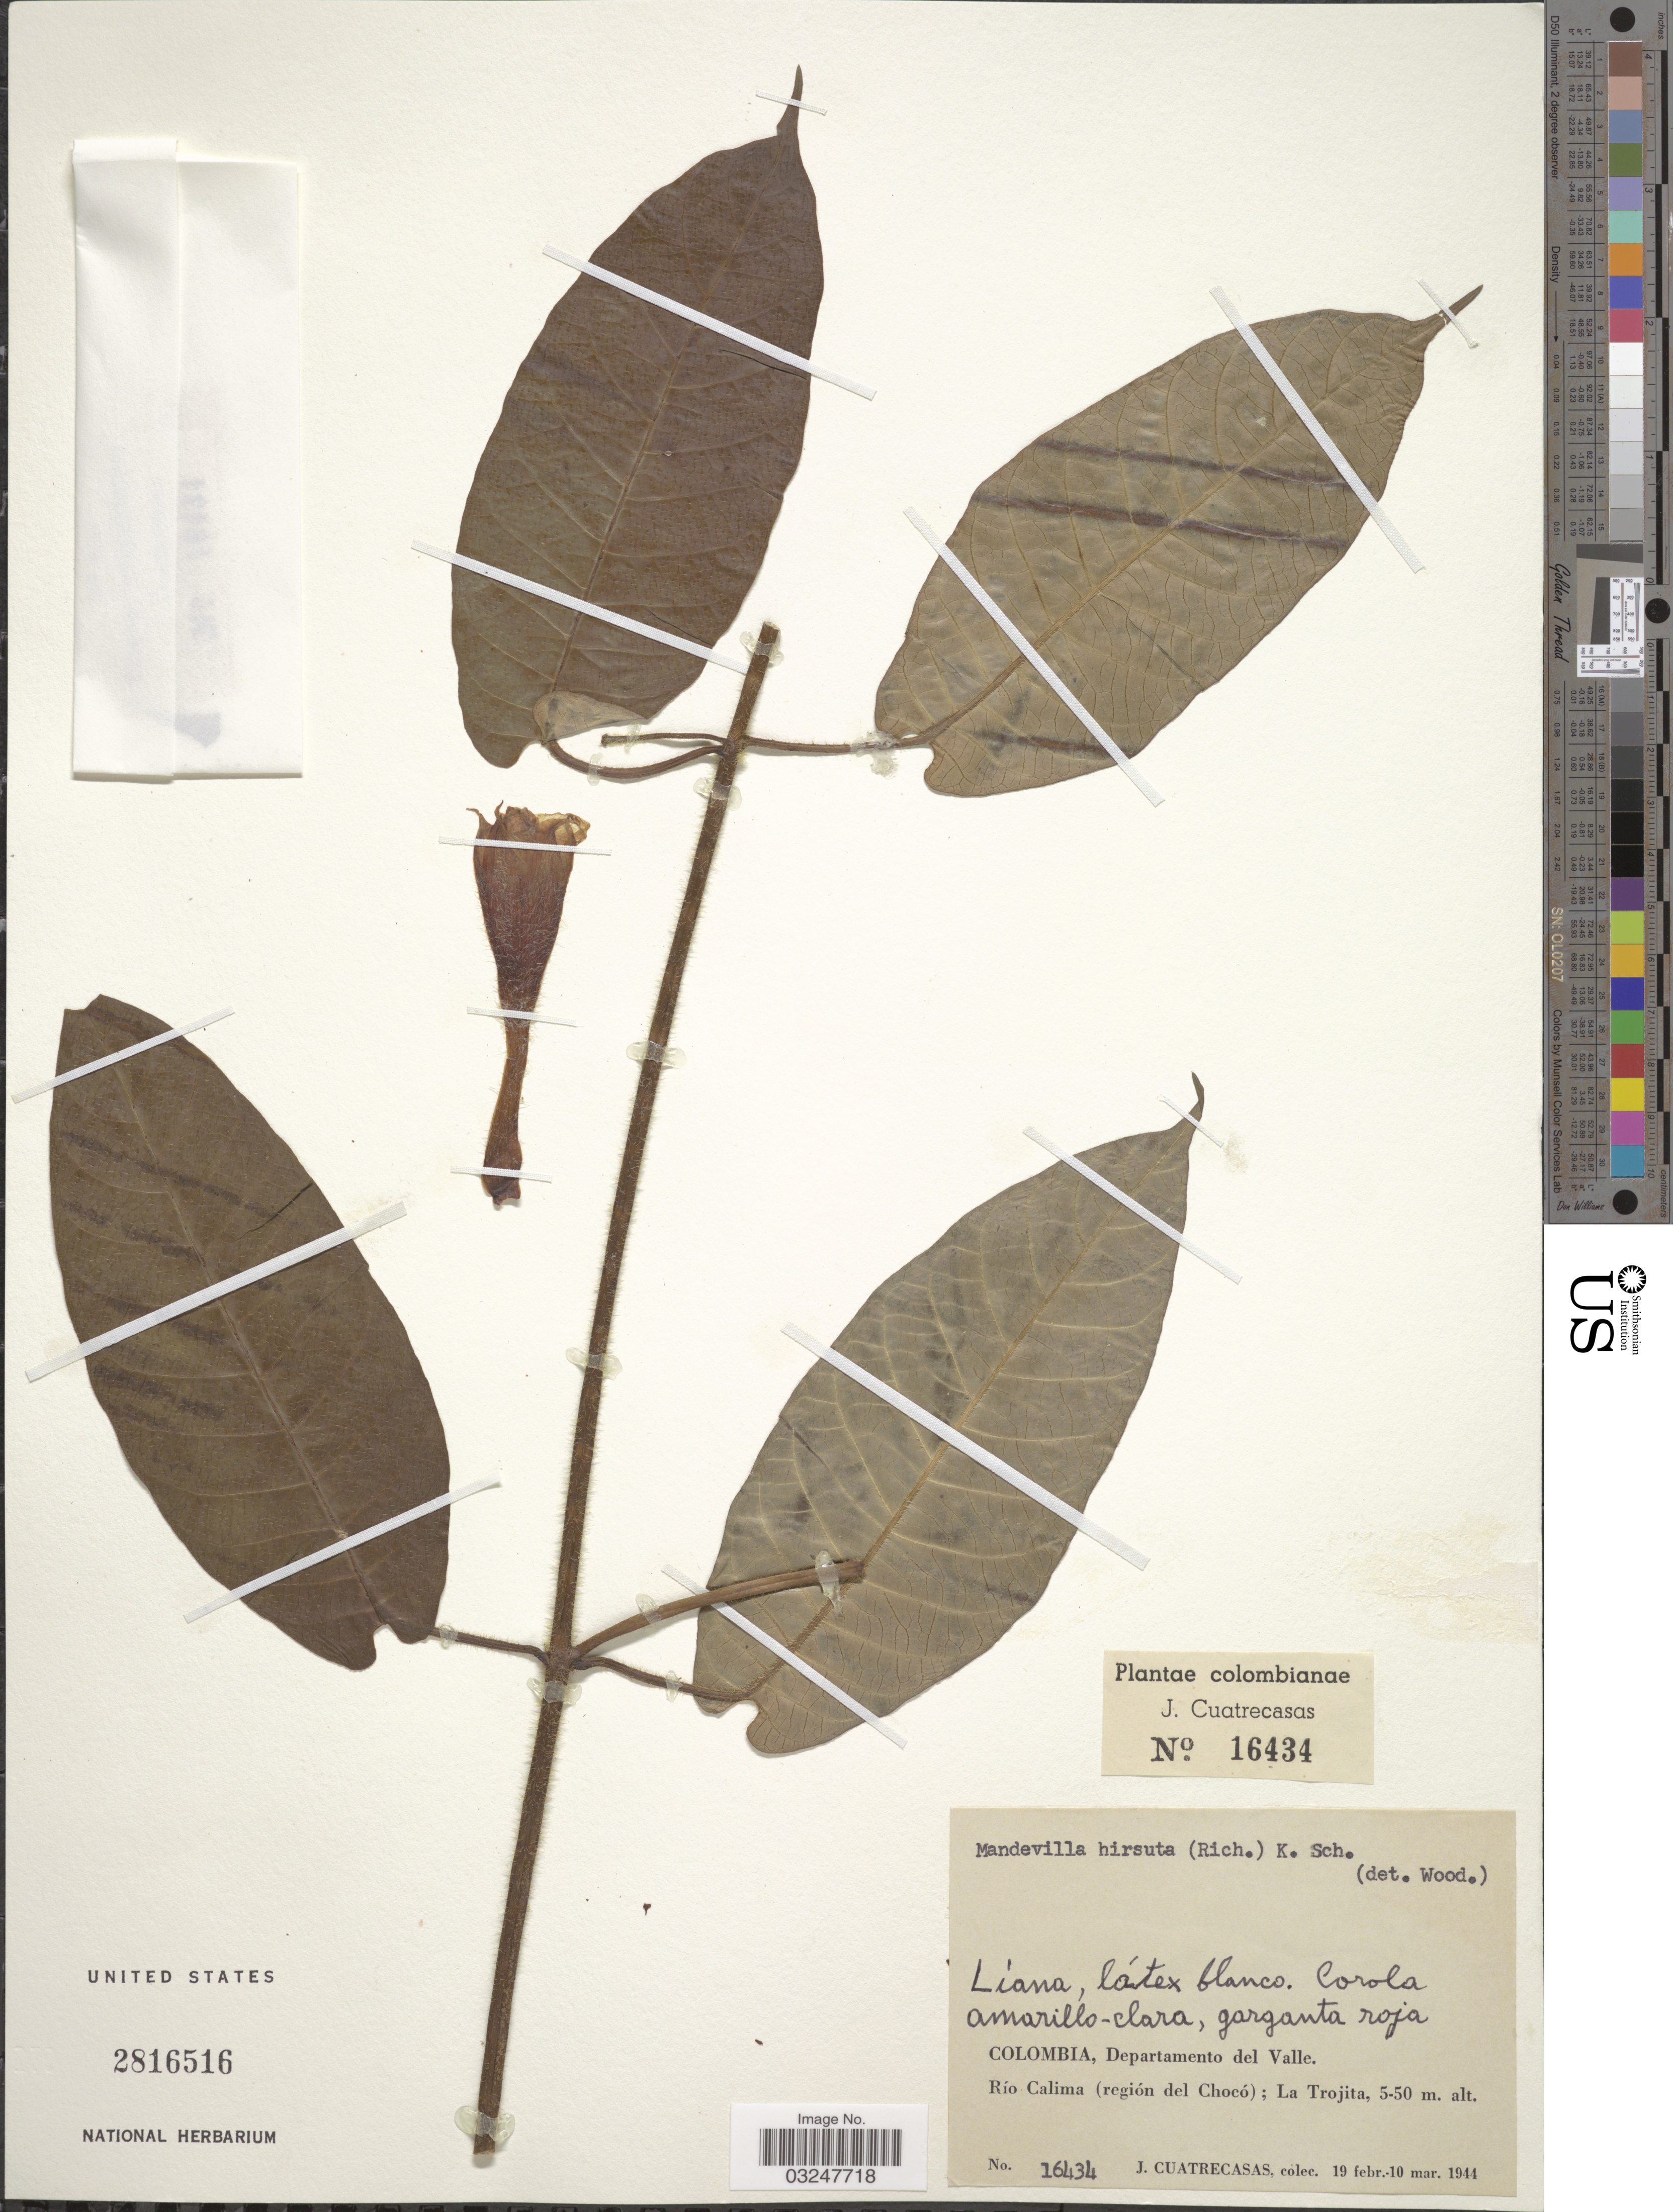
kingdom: Plantae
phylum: Tracheophyta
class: Magnoliopsida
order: Gentianales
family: Apocynaceae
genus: Mandevilla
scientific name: Mandevilla hirsuta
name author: (Rich.) K. Schum.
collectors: J. Cuatrecasas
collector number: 16434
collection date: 1944-02-19/1944-03-10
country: Colombia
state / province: Valle del Cauca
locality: Departamento del Valle, Río Calima (región del Chocó); La Trojita.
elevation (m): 5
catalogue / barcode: US 2816516